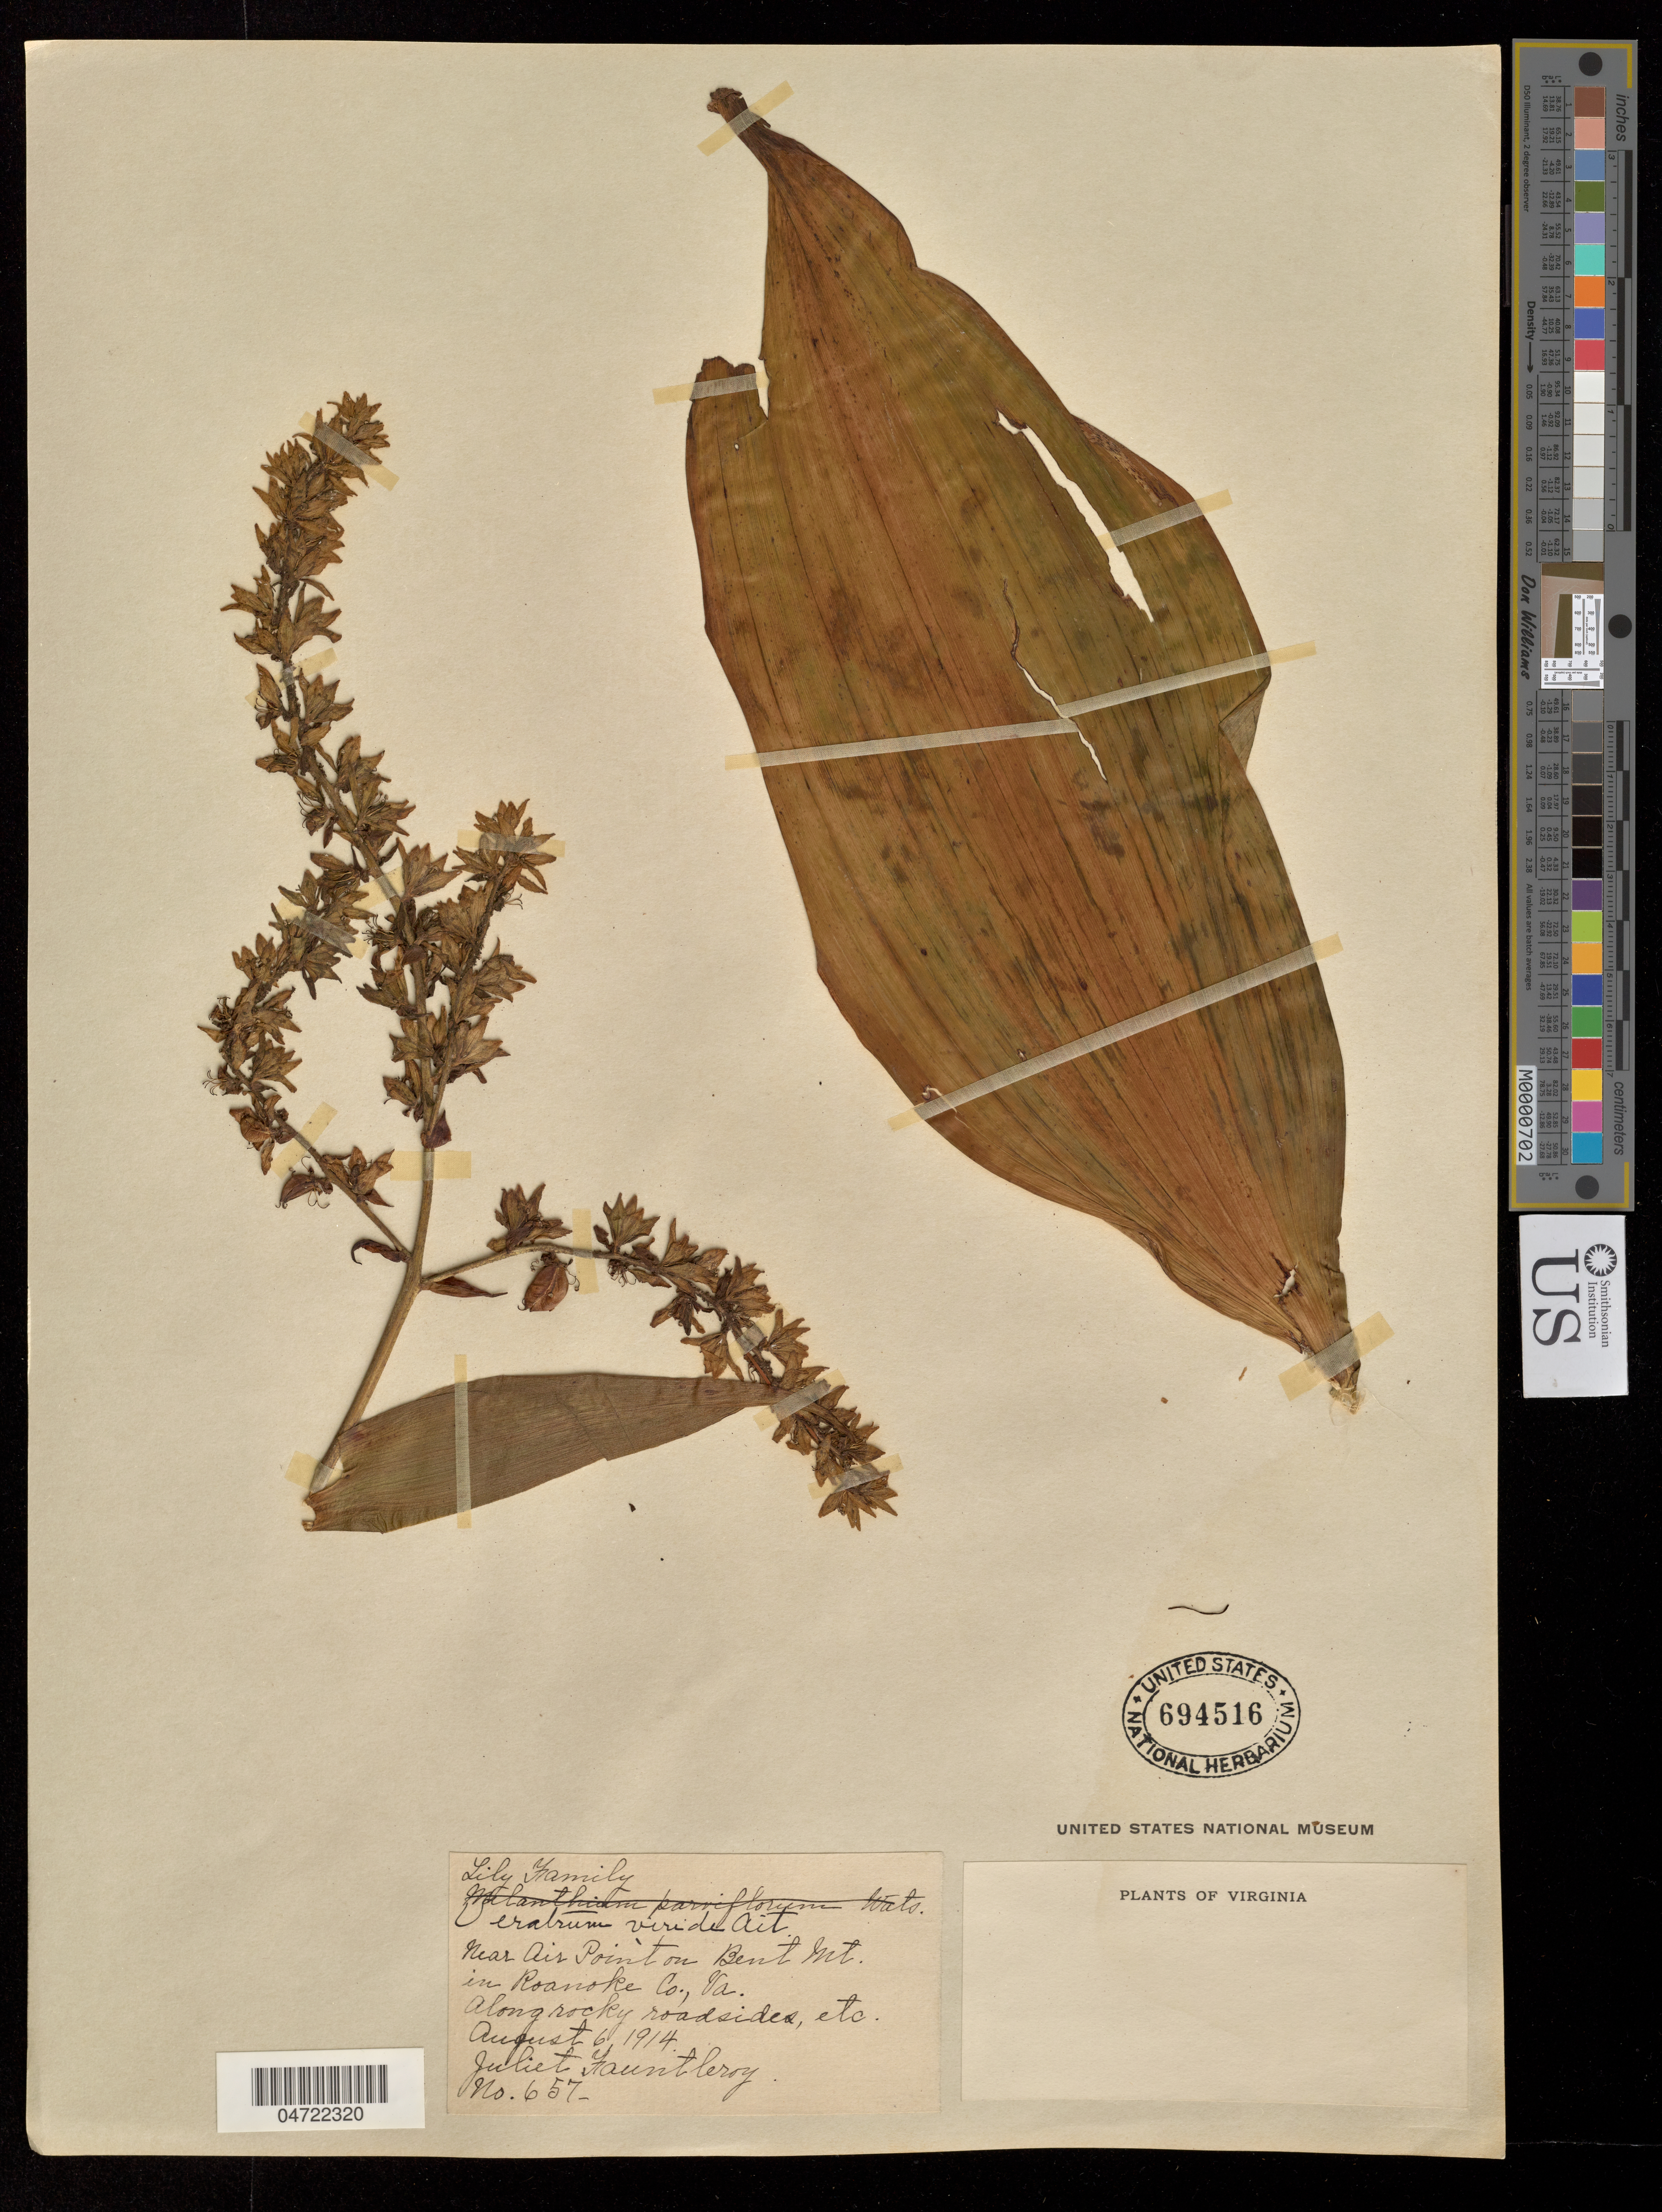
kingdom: Plantae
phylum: Tracheophyta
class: Liliopsida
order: Liliales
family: Melanthiaceae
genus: Veratrum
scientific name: Veratrum viride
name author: Aiton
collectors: J. Fauntleroy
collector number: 657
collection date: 1914-08-06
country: United States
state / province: Virginia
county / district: Roanoke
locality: Borders of rocky woods on Bent Mt., near Air Point.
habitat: Along rocky roadsides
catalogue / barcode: US 694516